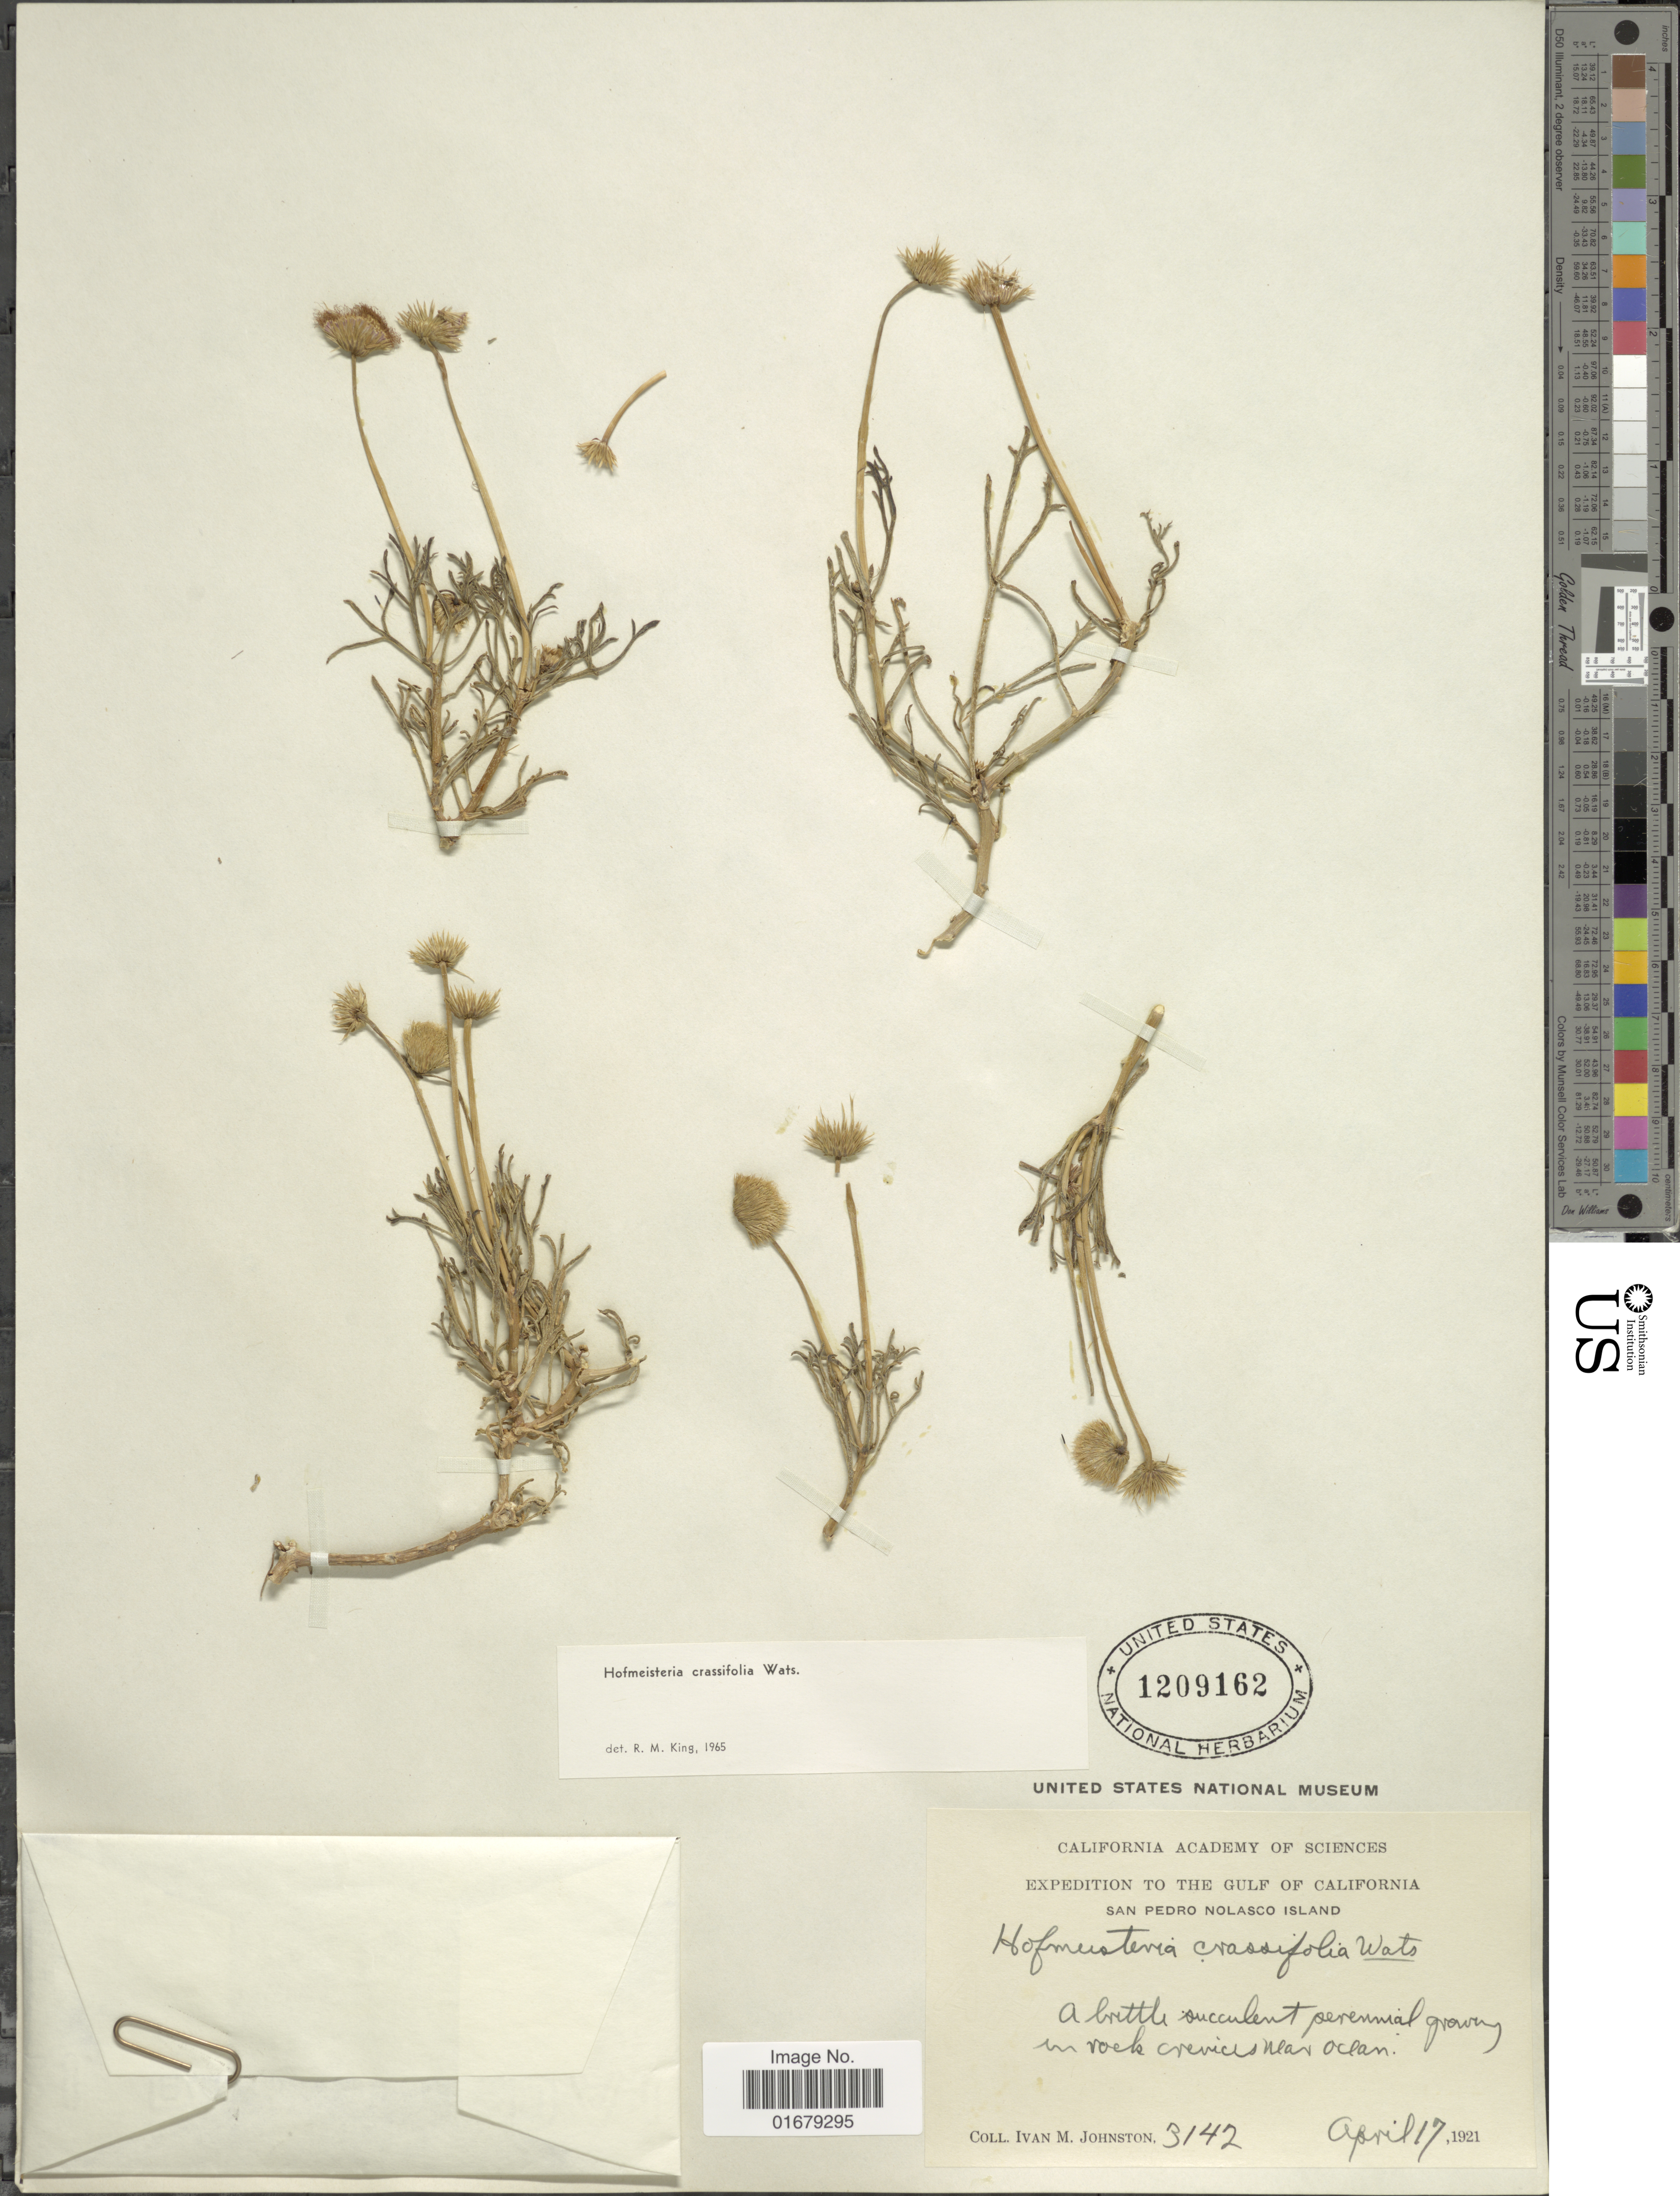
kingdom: Plantae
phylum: Tracheophyta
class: Magnoliopsida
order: Asterales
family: Asteraceae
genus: Hofmeisteria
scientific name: Hofmeisteria crassifolia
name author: S. Watson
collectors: I.M. Johnston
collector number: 3142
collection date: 1921-04-17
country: Mexico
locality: The Gulf of California, San Pedro Nolasco Island.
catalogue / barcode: US 1209162